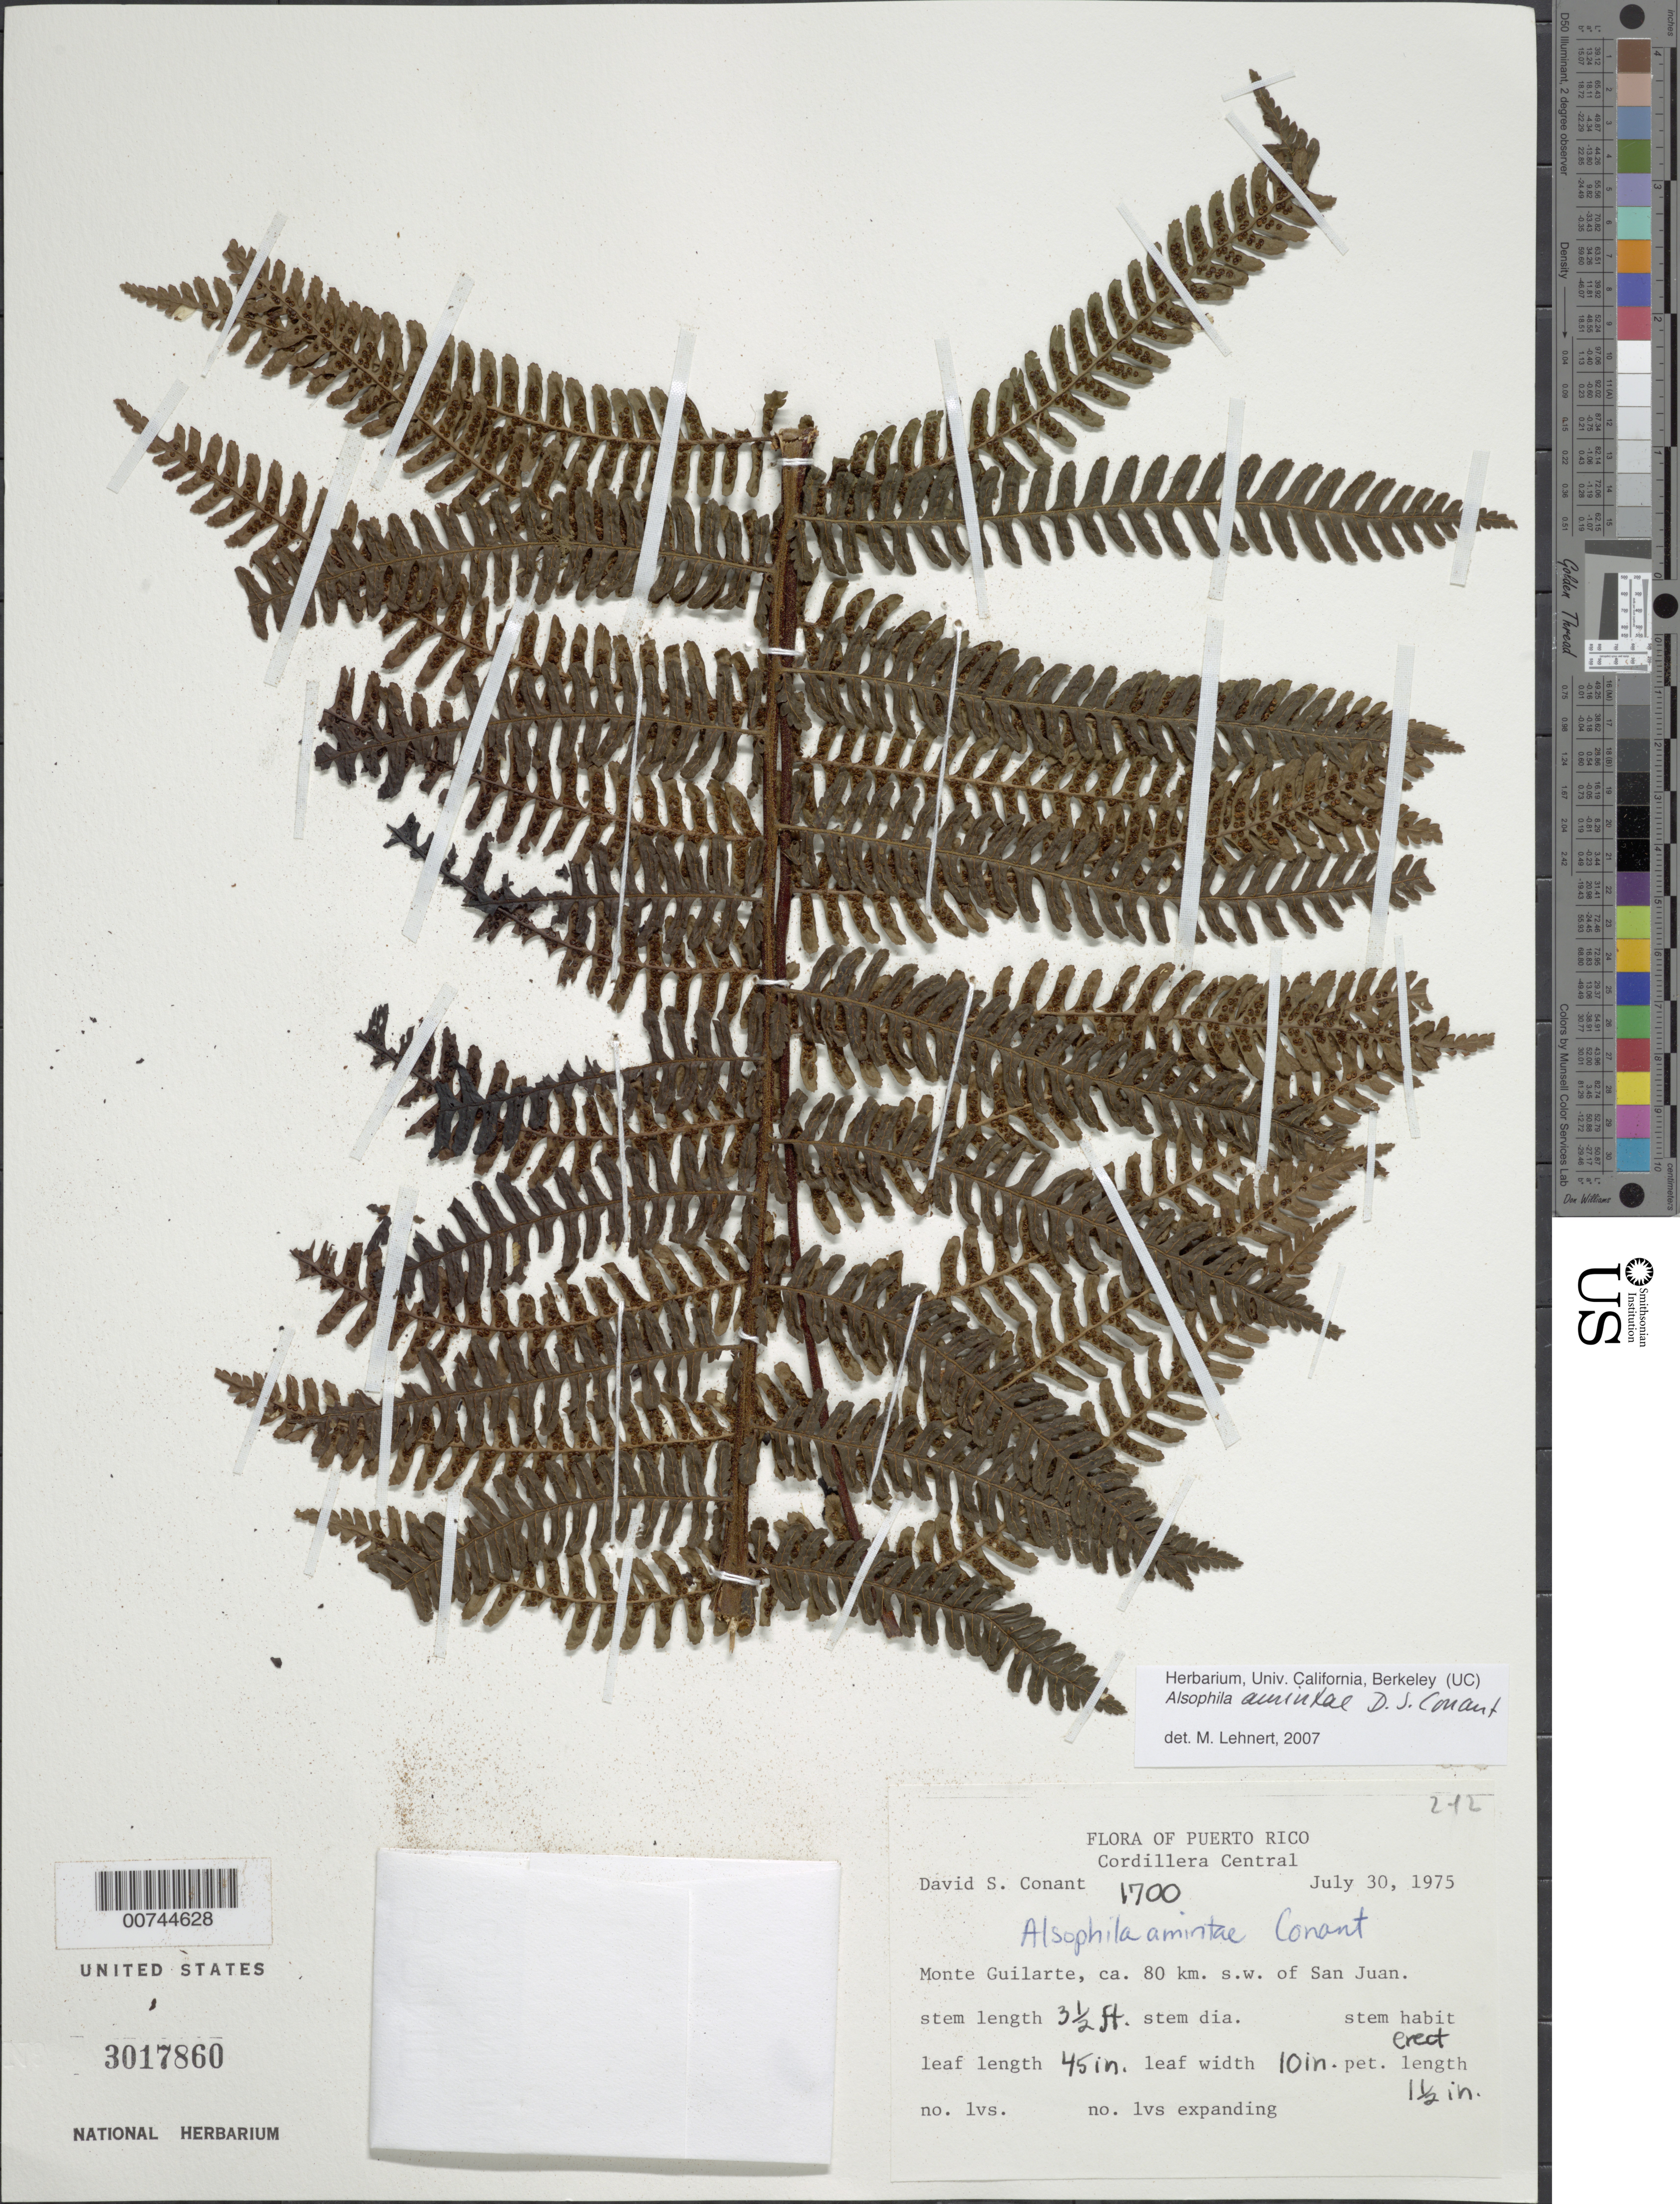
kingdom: Plantae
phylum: Tracheophyta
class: Polypodiopsida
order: Cyatheales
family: Cyatheaceae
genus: Alsophila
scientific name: Alsophila amintae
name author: D.S. Conant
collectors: D. S. Conant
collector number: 1700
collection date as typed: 30 Jul 1975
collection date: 1975-07-30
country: Puerto Rico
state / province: San Juan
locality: Monte Guilarte, ca. 80 km SW of San Juan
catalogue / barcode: US 3017860